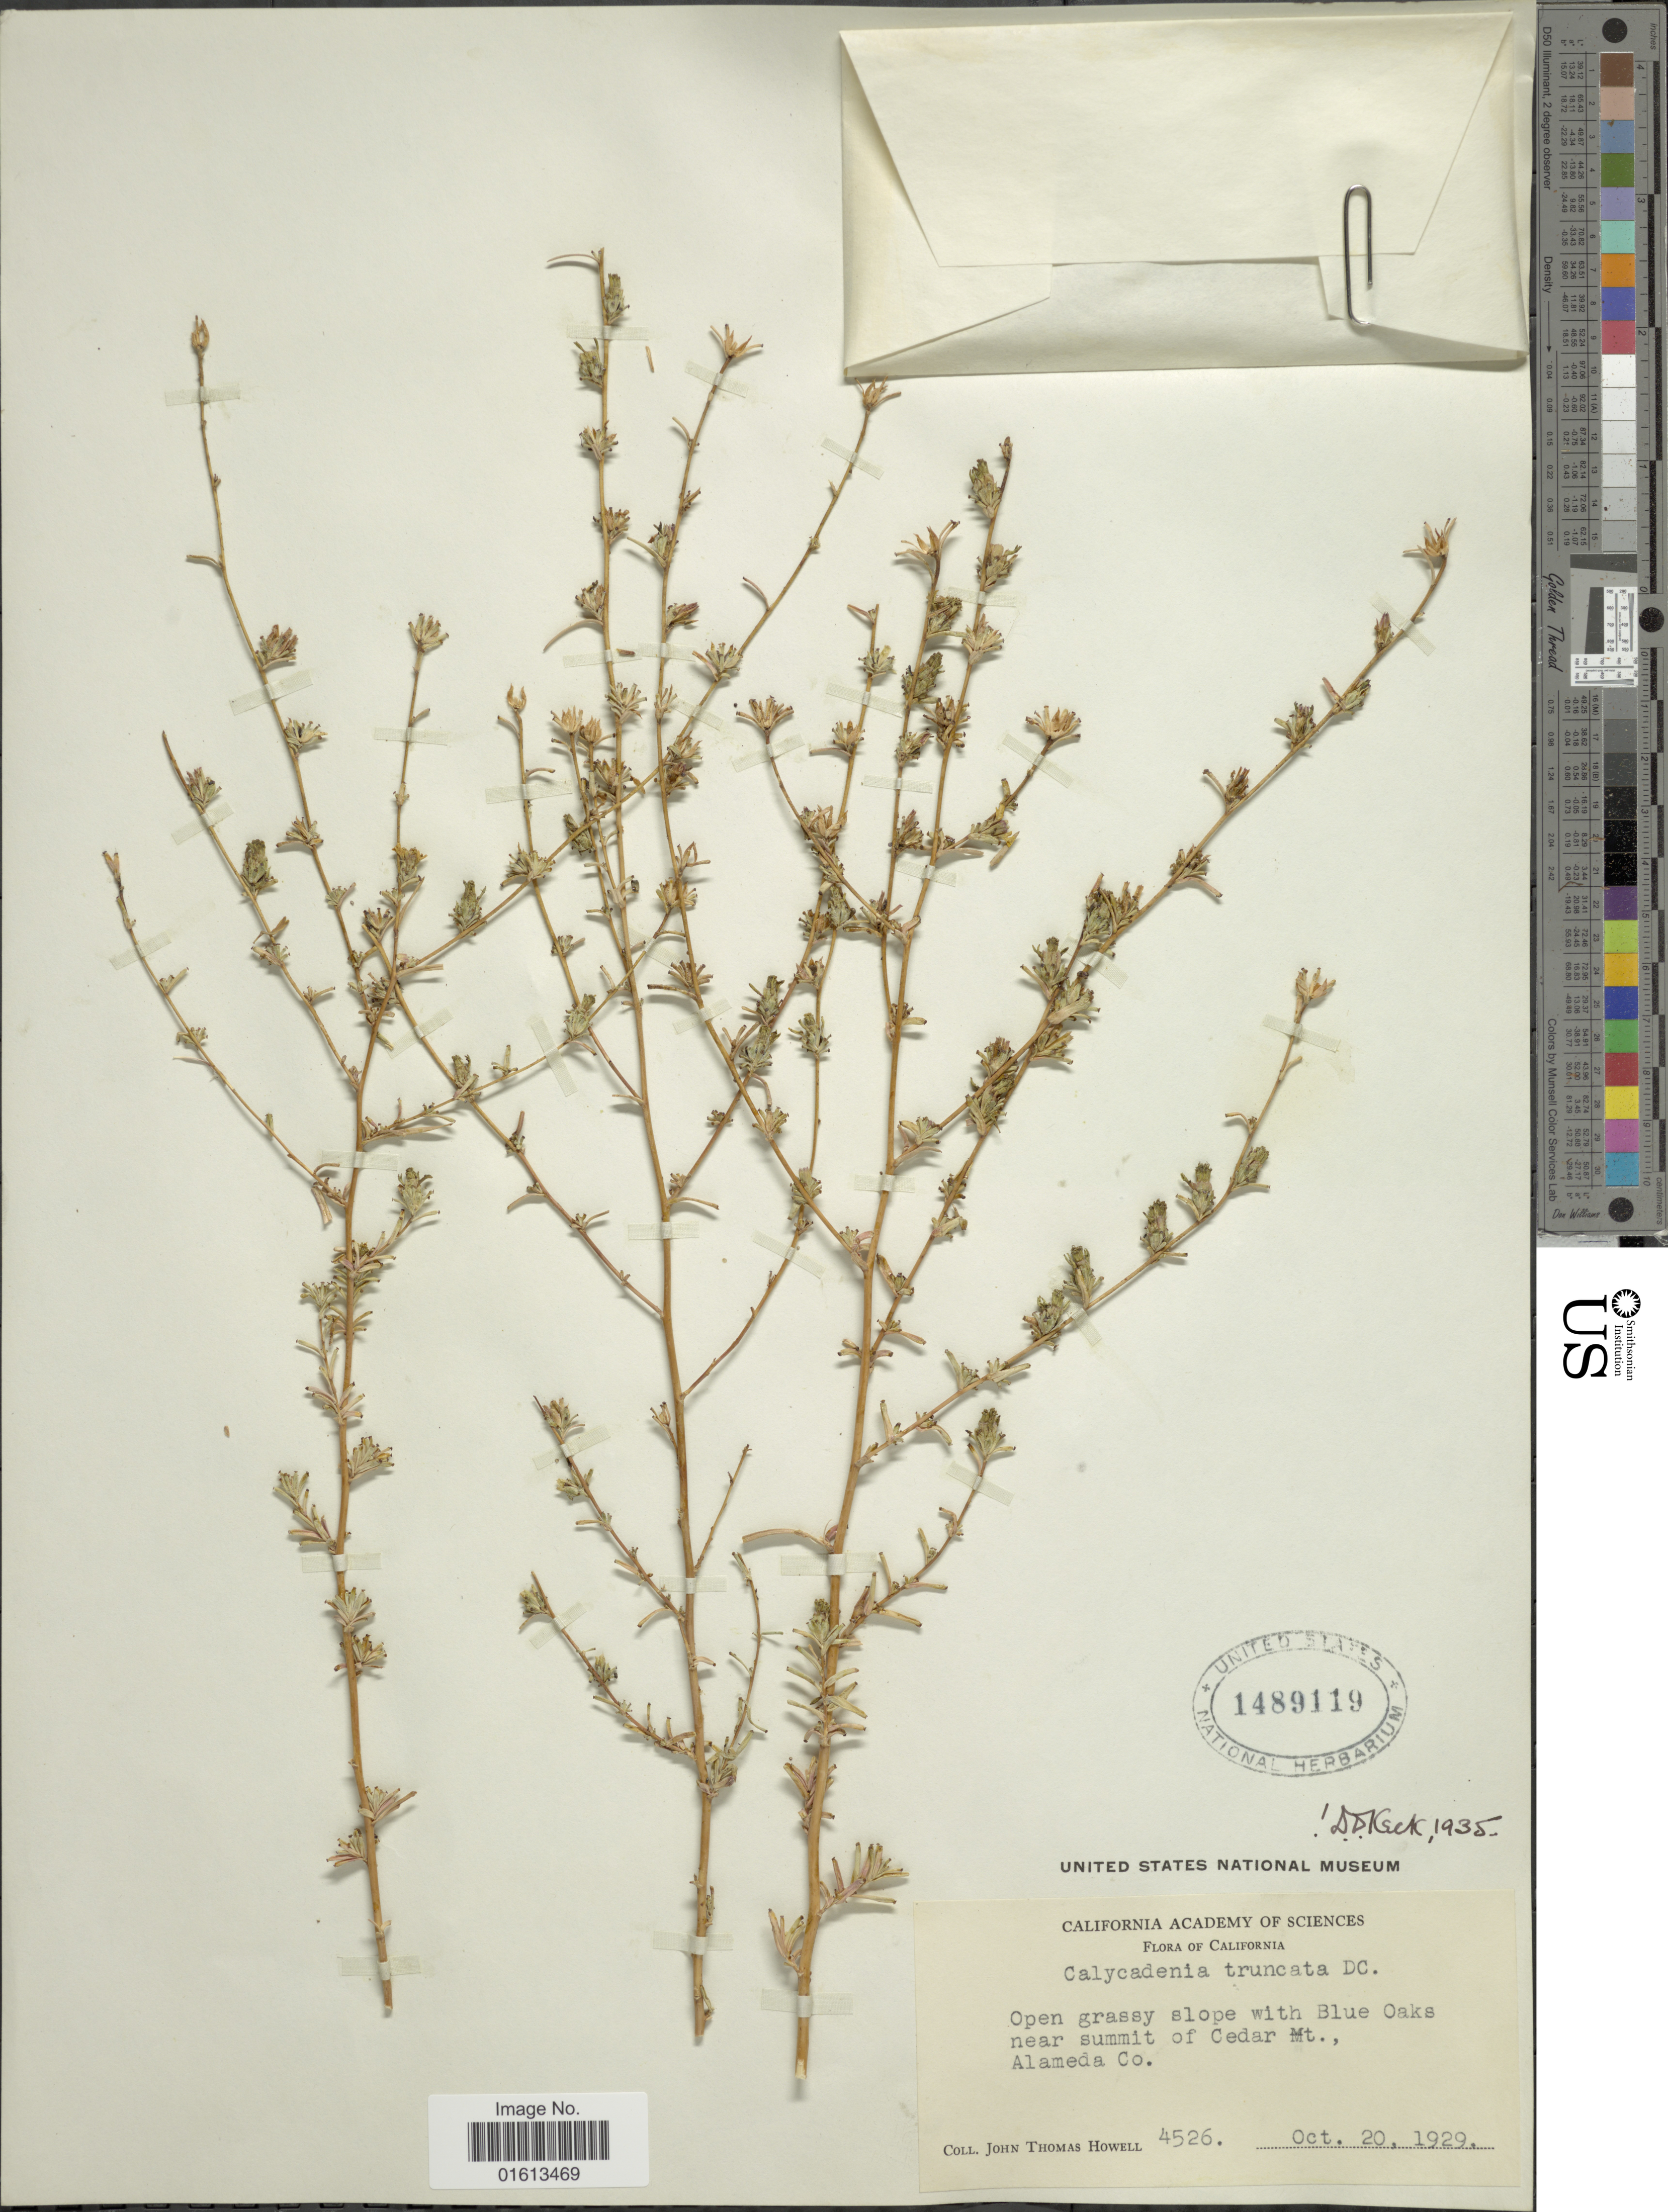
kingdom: Plantae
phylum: Tracheophyta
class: Magnoliopsida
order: Asterales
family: Asteraceae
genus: Calycadenia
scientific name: Calycadenia truncata subsp. truncata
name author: DC.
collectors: J. T. Howell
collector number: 4526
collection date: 1929-10-20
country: United States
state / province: California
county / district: Alameda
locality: Open grassy slope with Blue Oaks near summit of Cedar Mt., Alameda Co.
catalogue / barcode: US 1489119